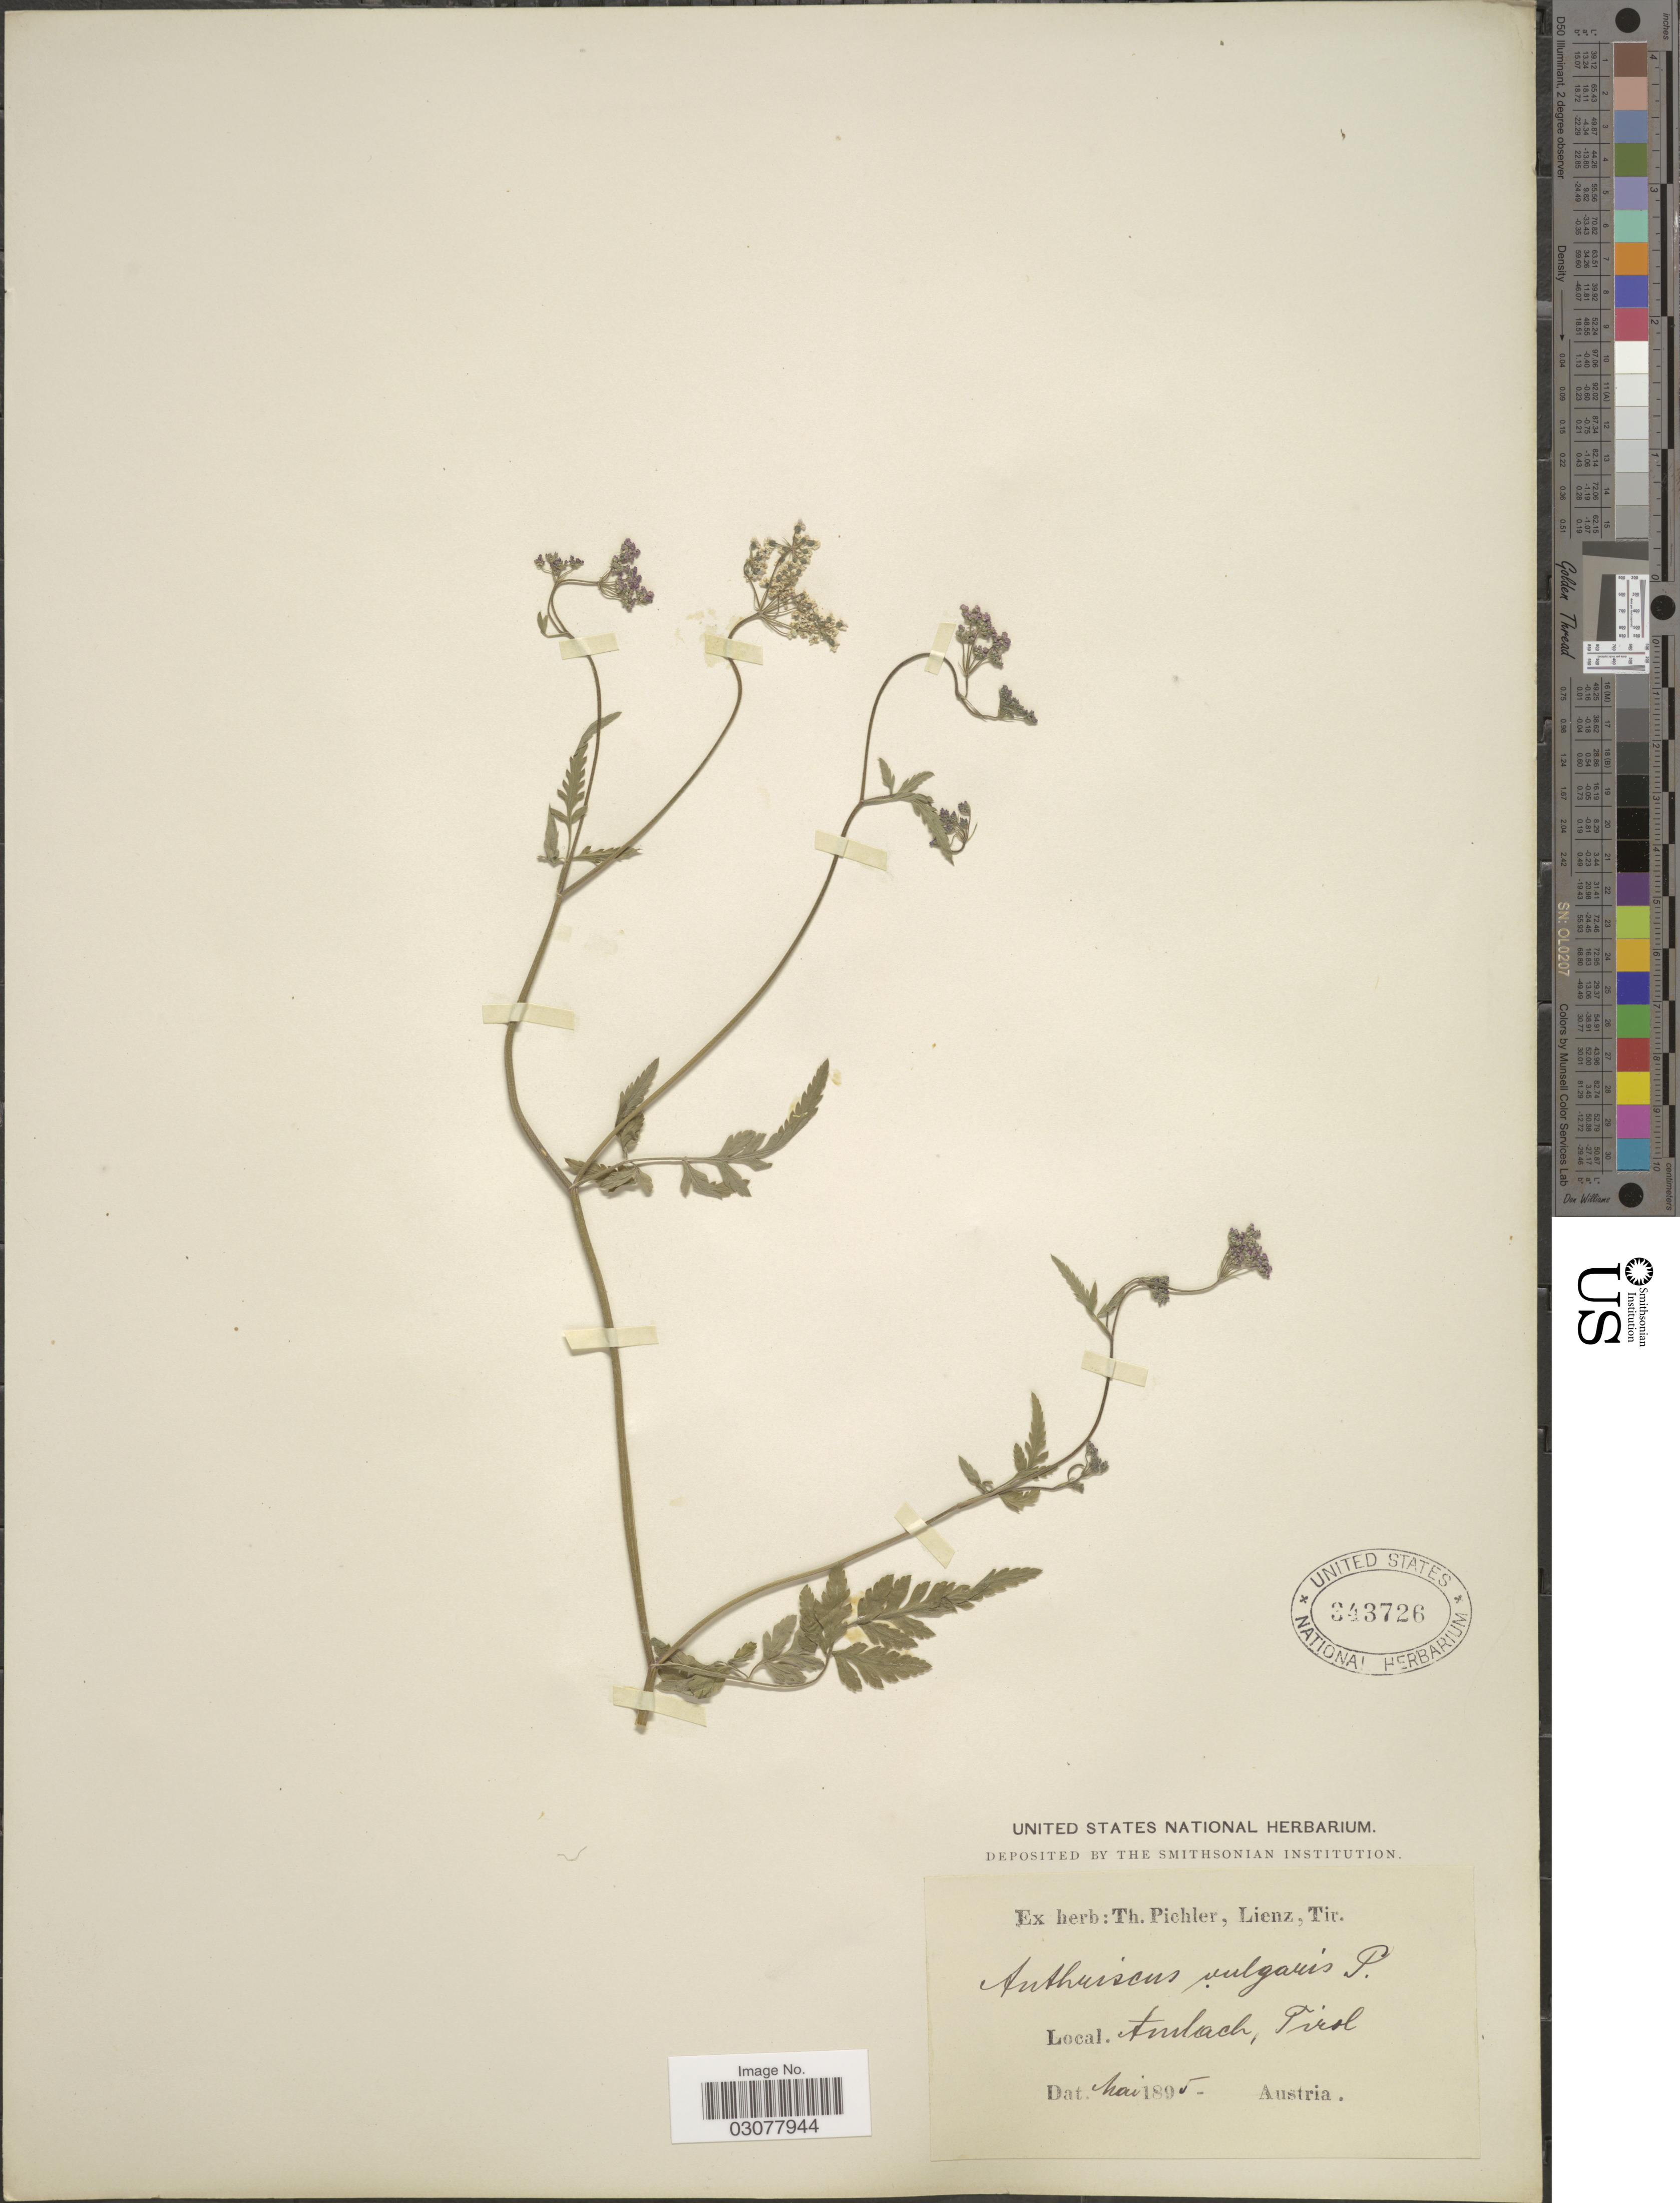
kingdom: Plantae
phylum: Tracheophyta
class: Magnoliopsida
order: Apiales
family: Apiaceae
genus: Anthriscus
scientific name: Anthriscus caucalis var. caucalis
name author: M. Bieb.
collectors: ex herb. T. Pichler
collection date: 1895-05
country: Austria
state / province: Tirol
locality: Ambach.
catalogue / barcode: US 343726